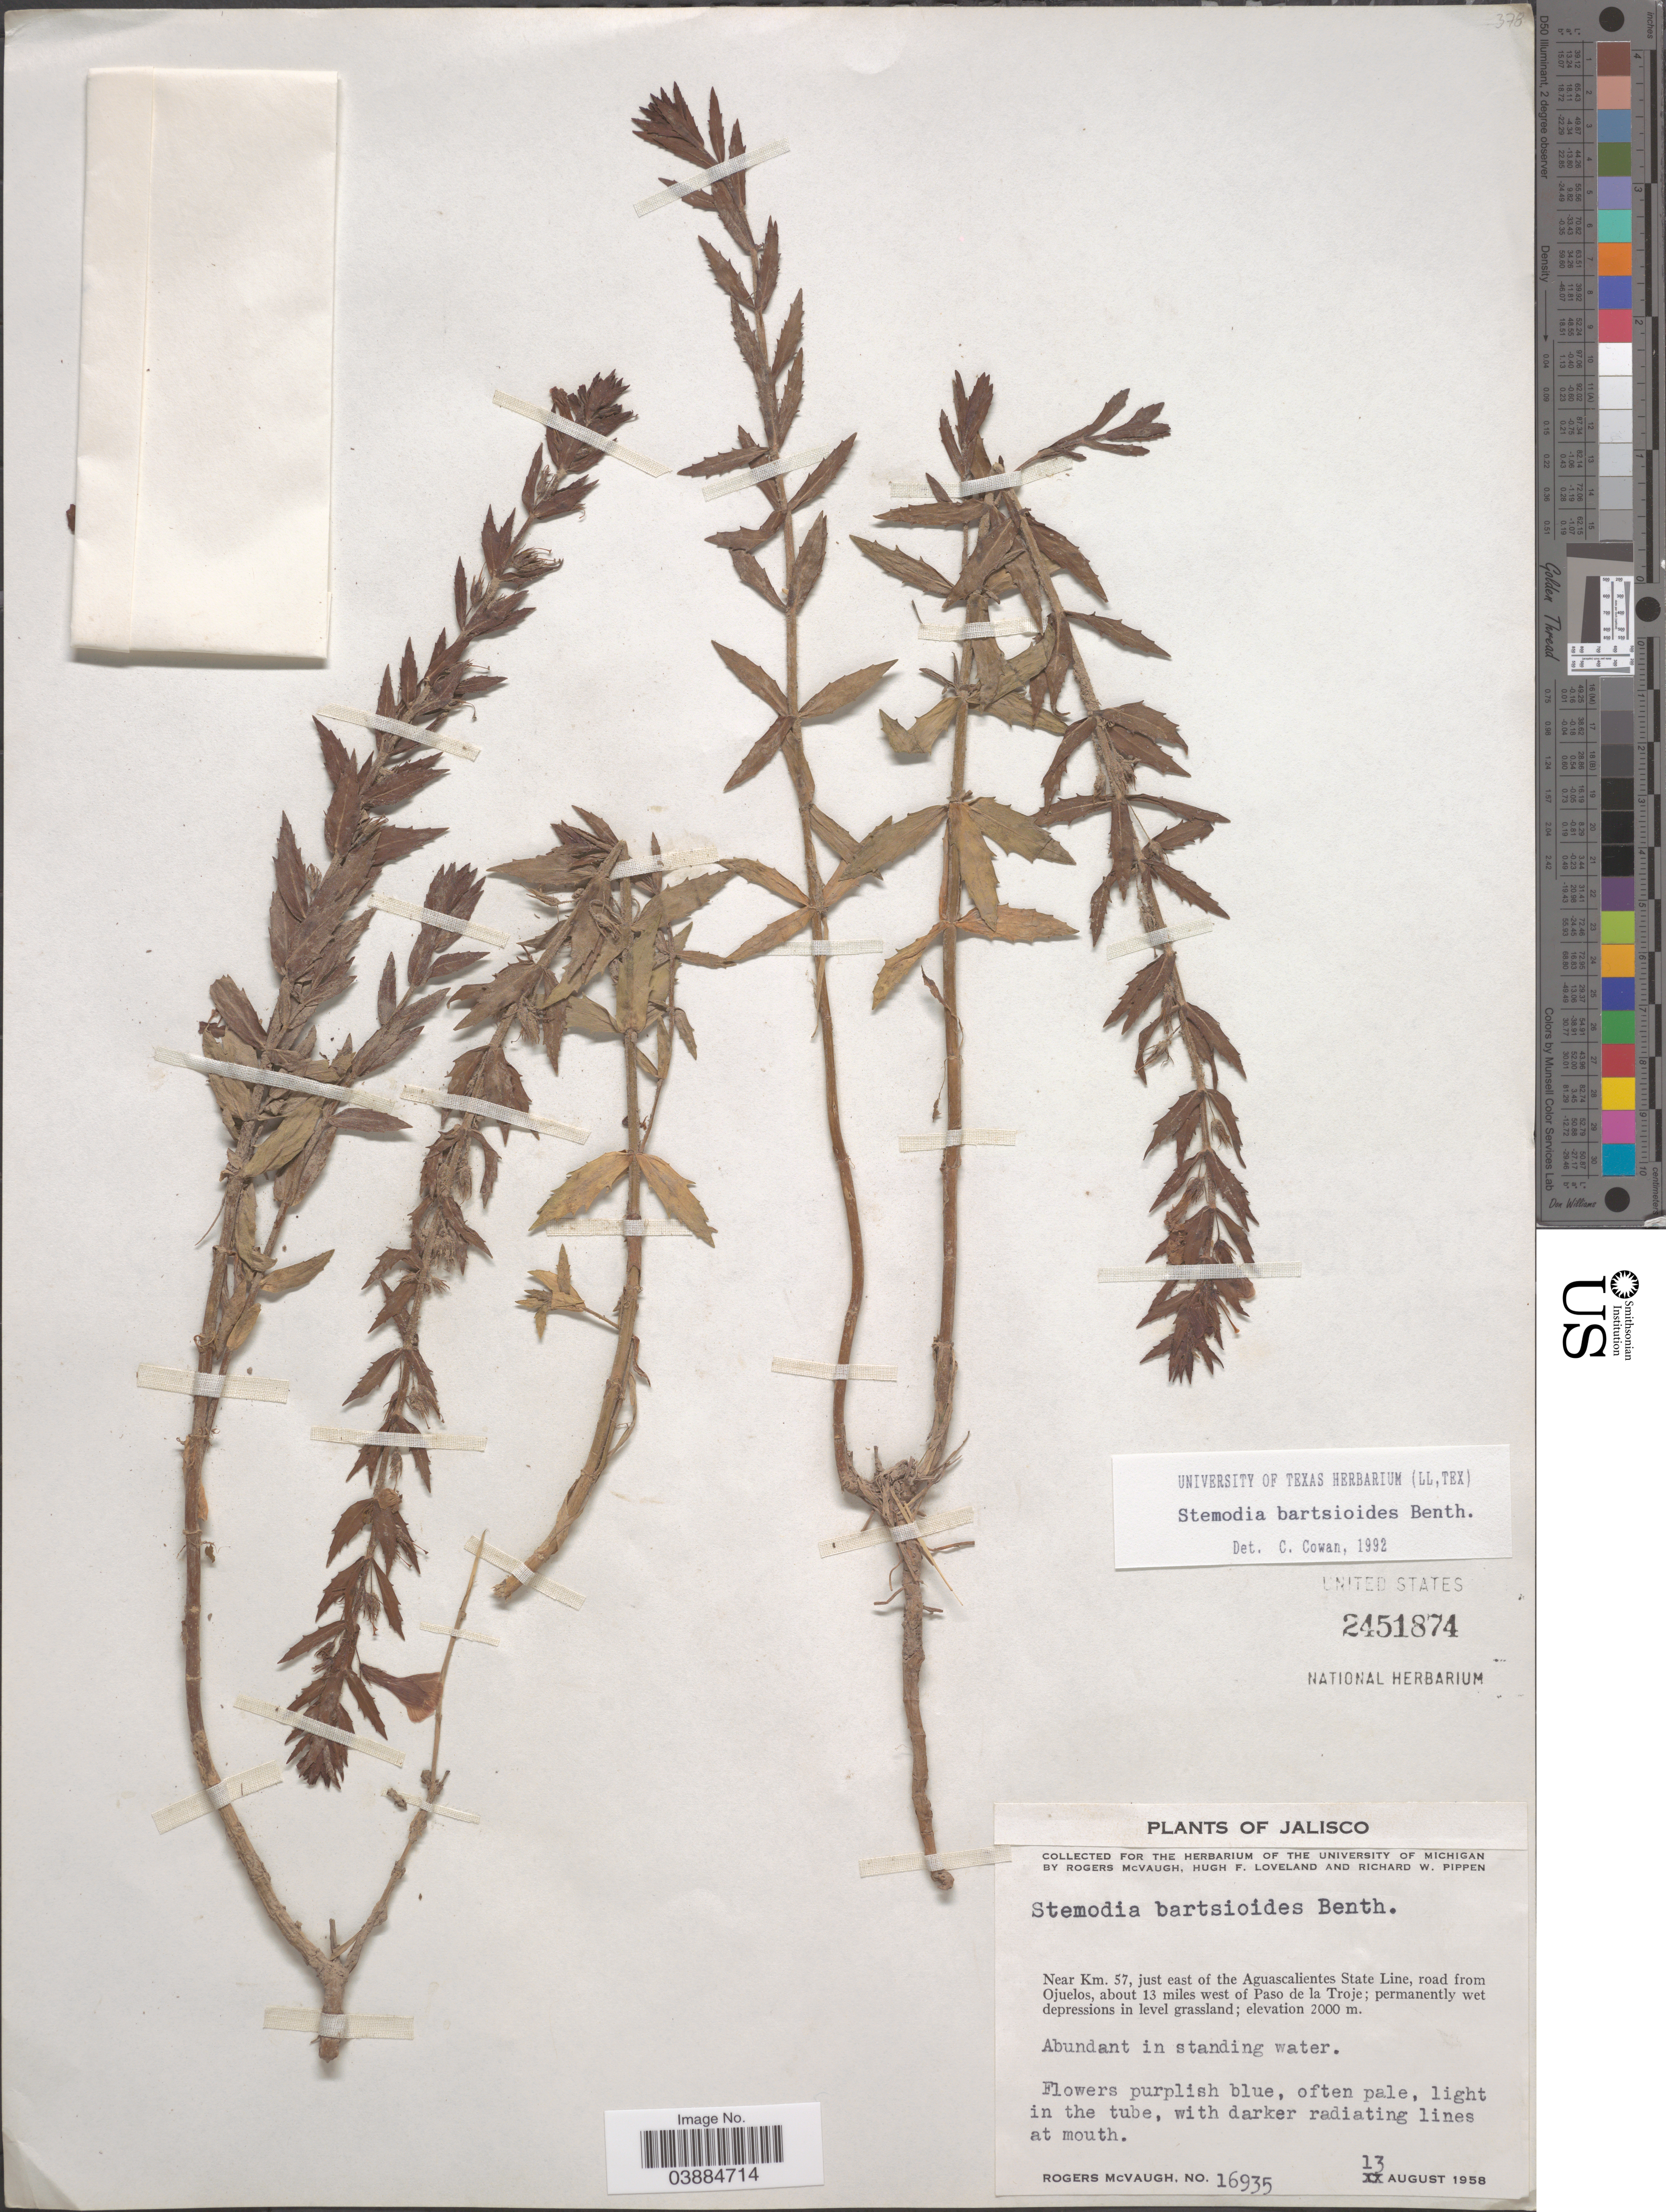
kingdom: Plantae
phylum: Tracheophyta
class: Magnoliopsida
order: Lamiales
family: Plantaginaceae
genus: Stemodia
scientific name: Stemodia bartsioides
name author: Benth.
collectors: R. McVaugh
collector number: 16935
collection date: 1958-08-13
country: Mexico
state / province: Jalisco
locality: Near Km. 57, just east of the Aguascalientes State Line, road from Ojuelos, about 13 miles west of Paso de la Troje.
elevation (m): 2000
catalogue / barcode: US 2451874